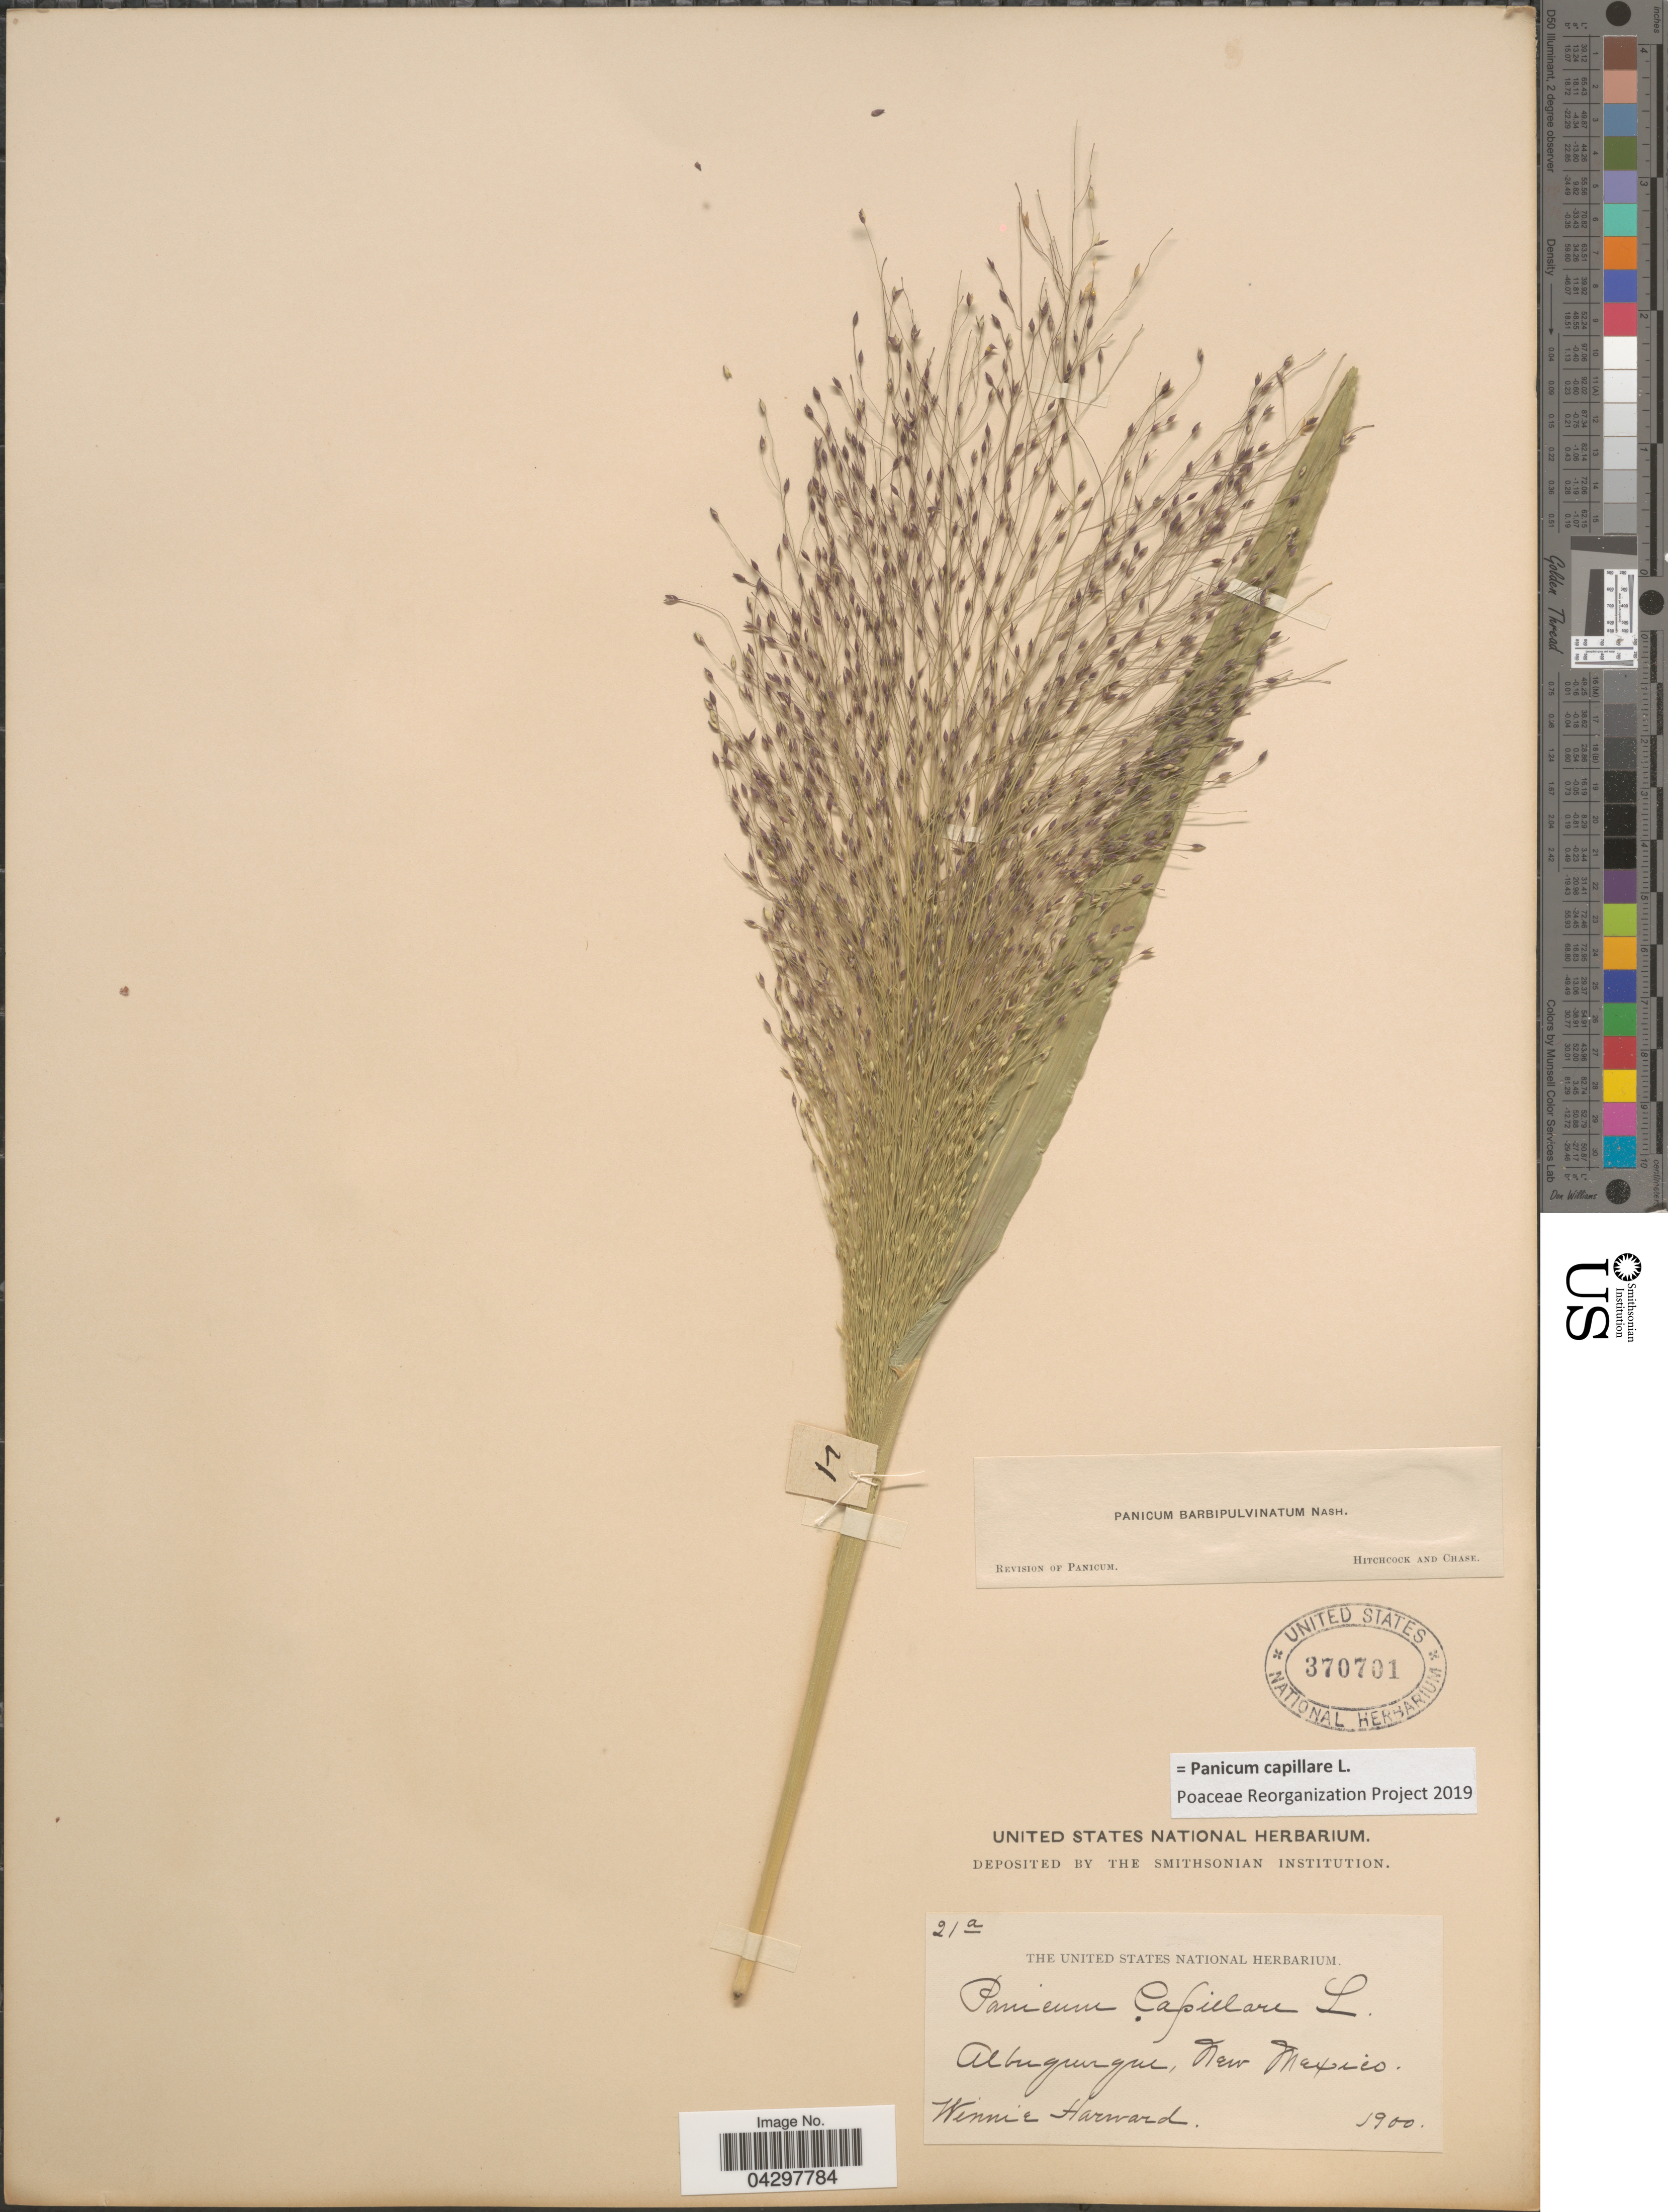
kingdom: Plantae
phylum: Tracheophyta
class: Liliopsida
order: Poales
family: Poaceae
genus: Panicum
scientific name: Panicum capillare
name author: L.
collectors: W. Harward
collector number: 21a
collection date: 1900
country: United States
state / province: New Mexico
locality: Albuquerque.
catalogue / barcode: US 370701